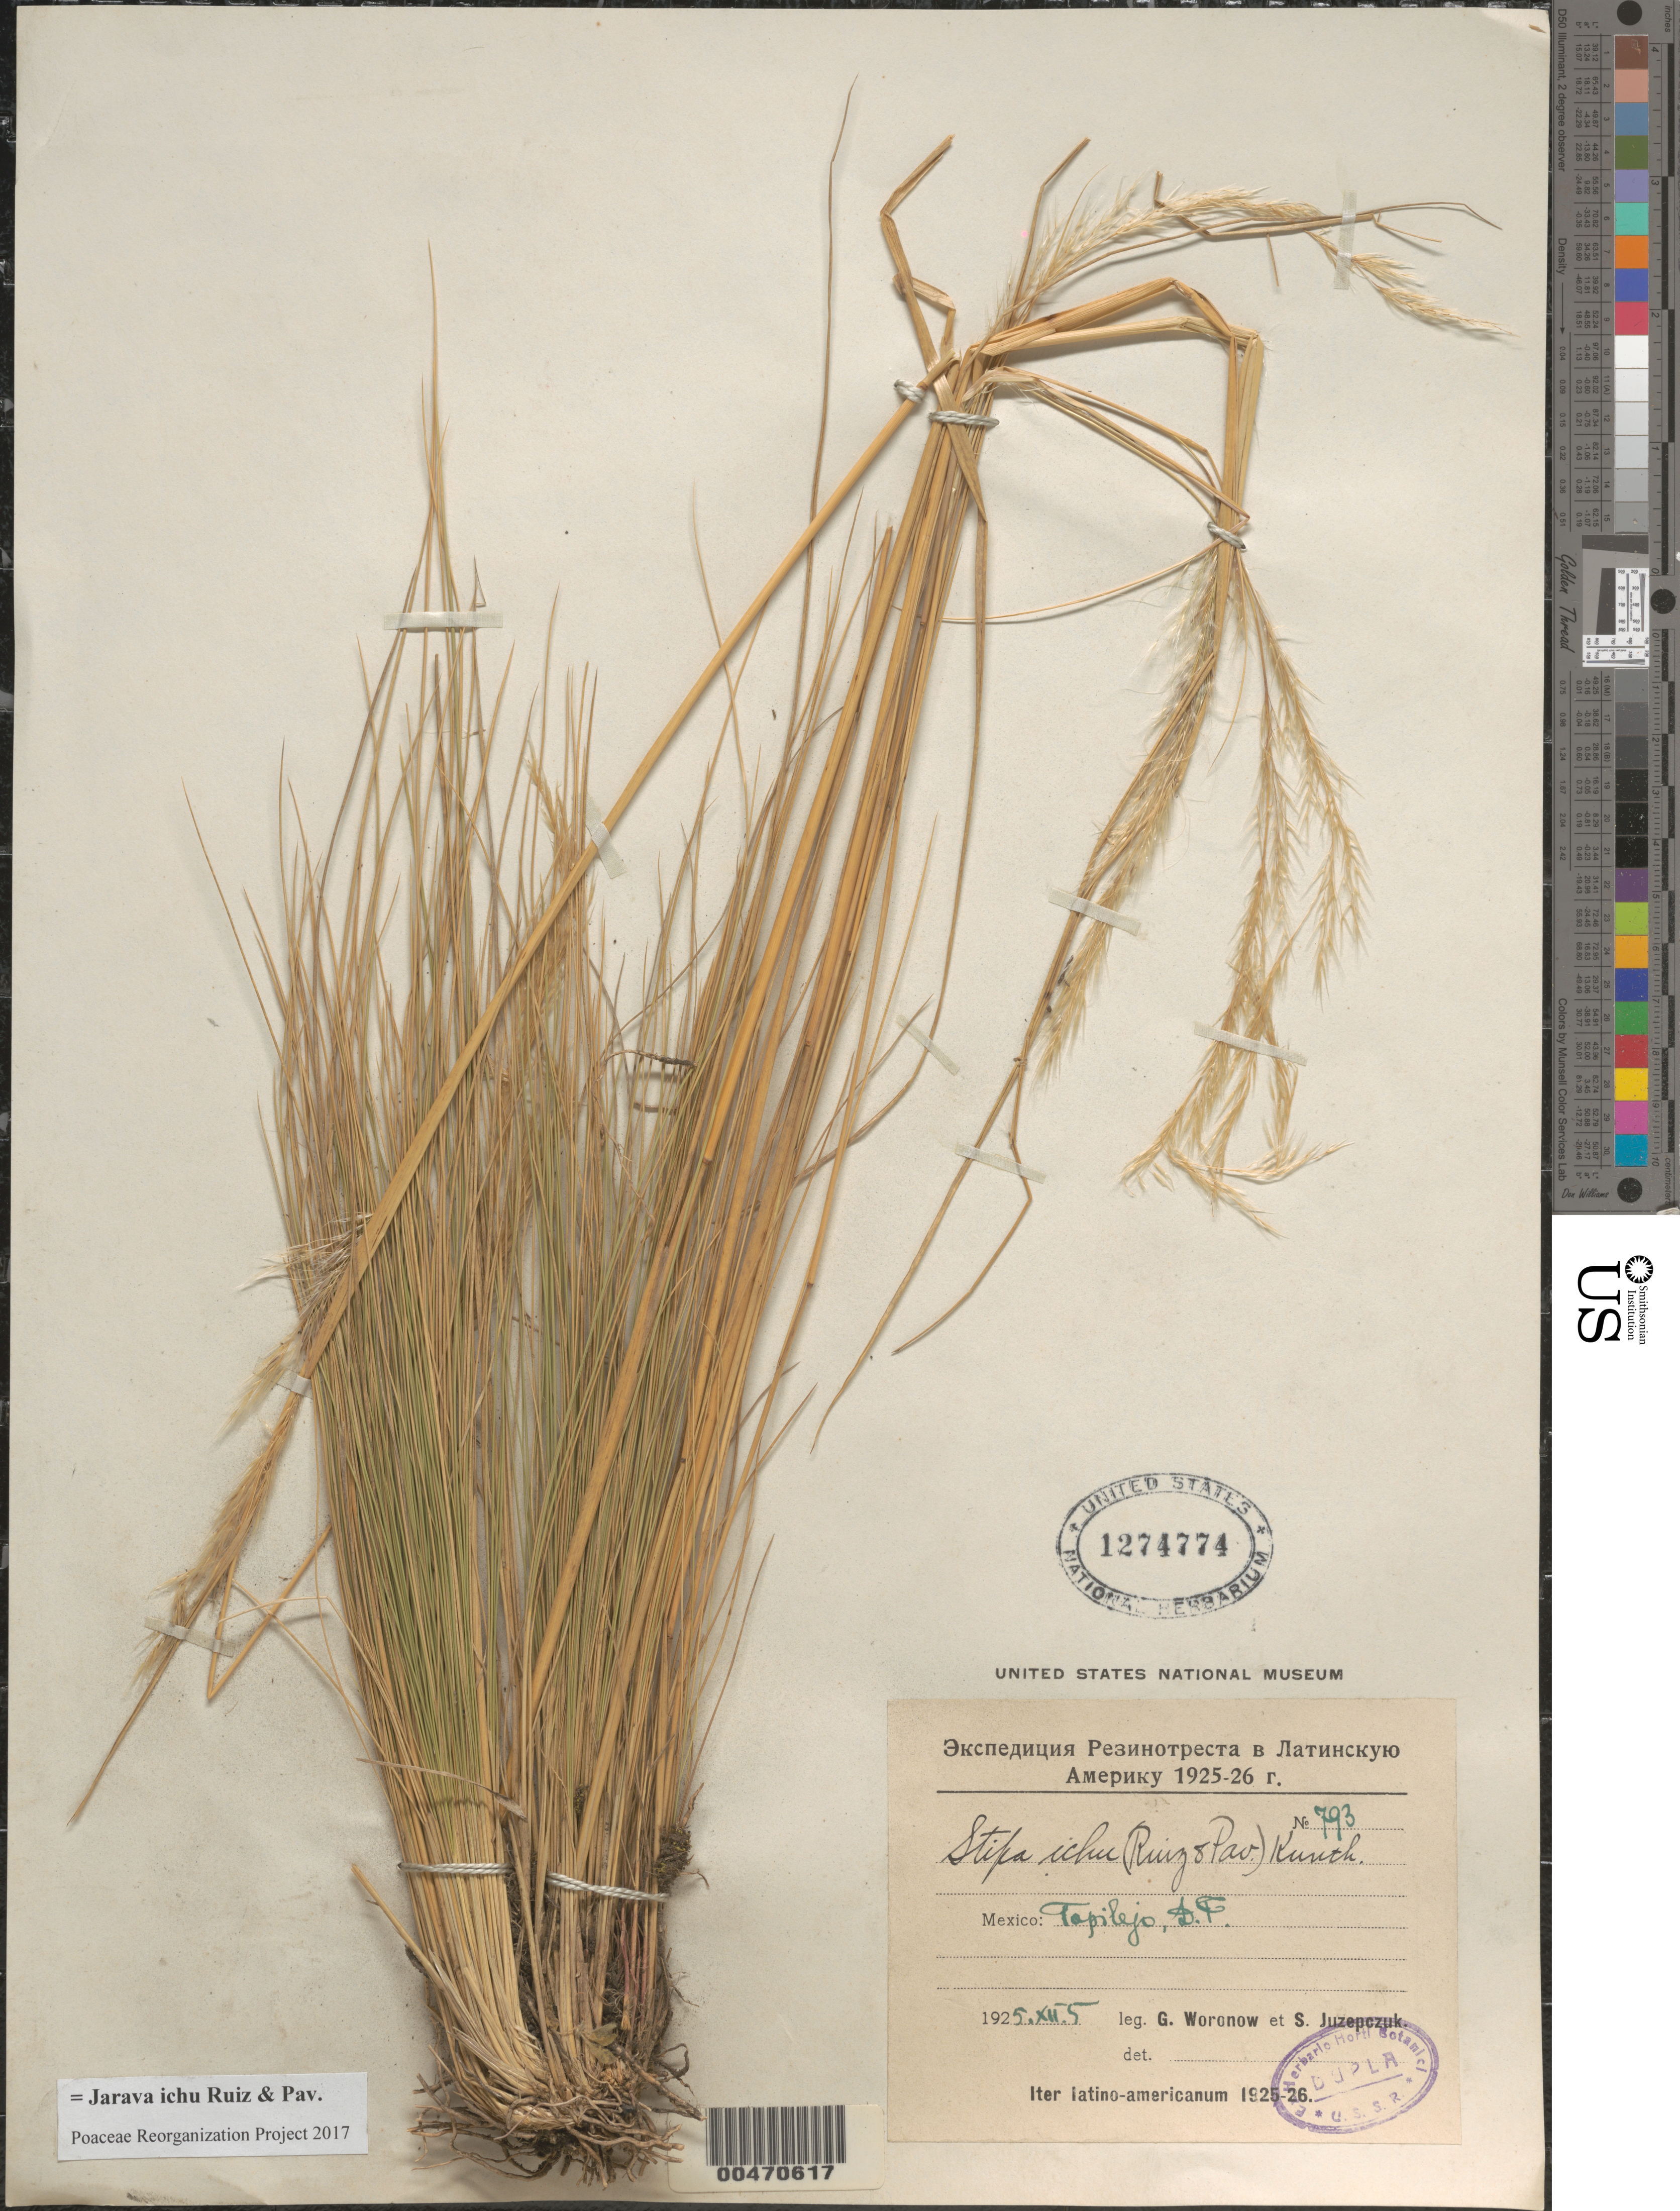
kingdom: Plantae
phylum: Tracheophyta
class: Liliopsida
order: Poales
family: Poaceae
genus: Jarava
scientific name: Jarava ichu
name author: Ruiz & Pav.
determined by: Poaceae Reorganization Project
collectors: G. Woronow & S. V. Juzepczuk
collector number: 793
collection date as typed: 5 Dec 1925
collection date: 1925-12-05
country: Mexico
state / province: Distrito Federal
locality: Topilejo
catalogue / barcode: US 1274774